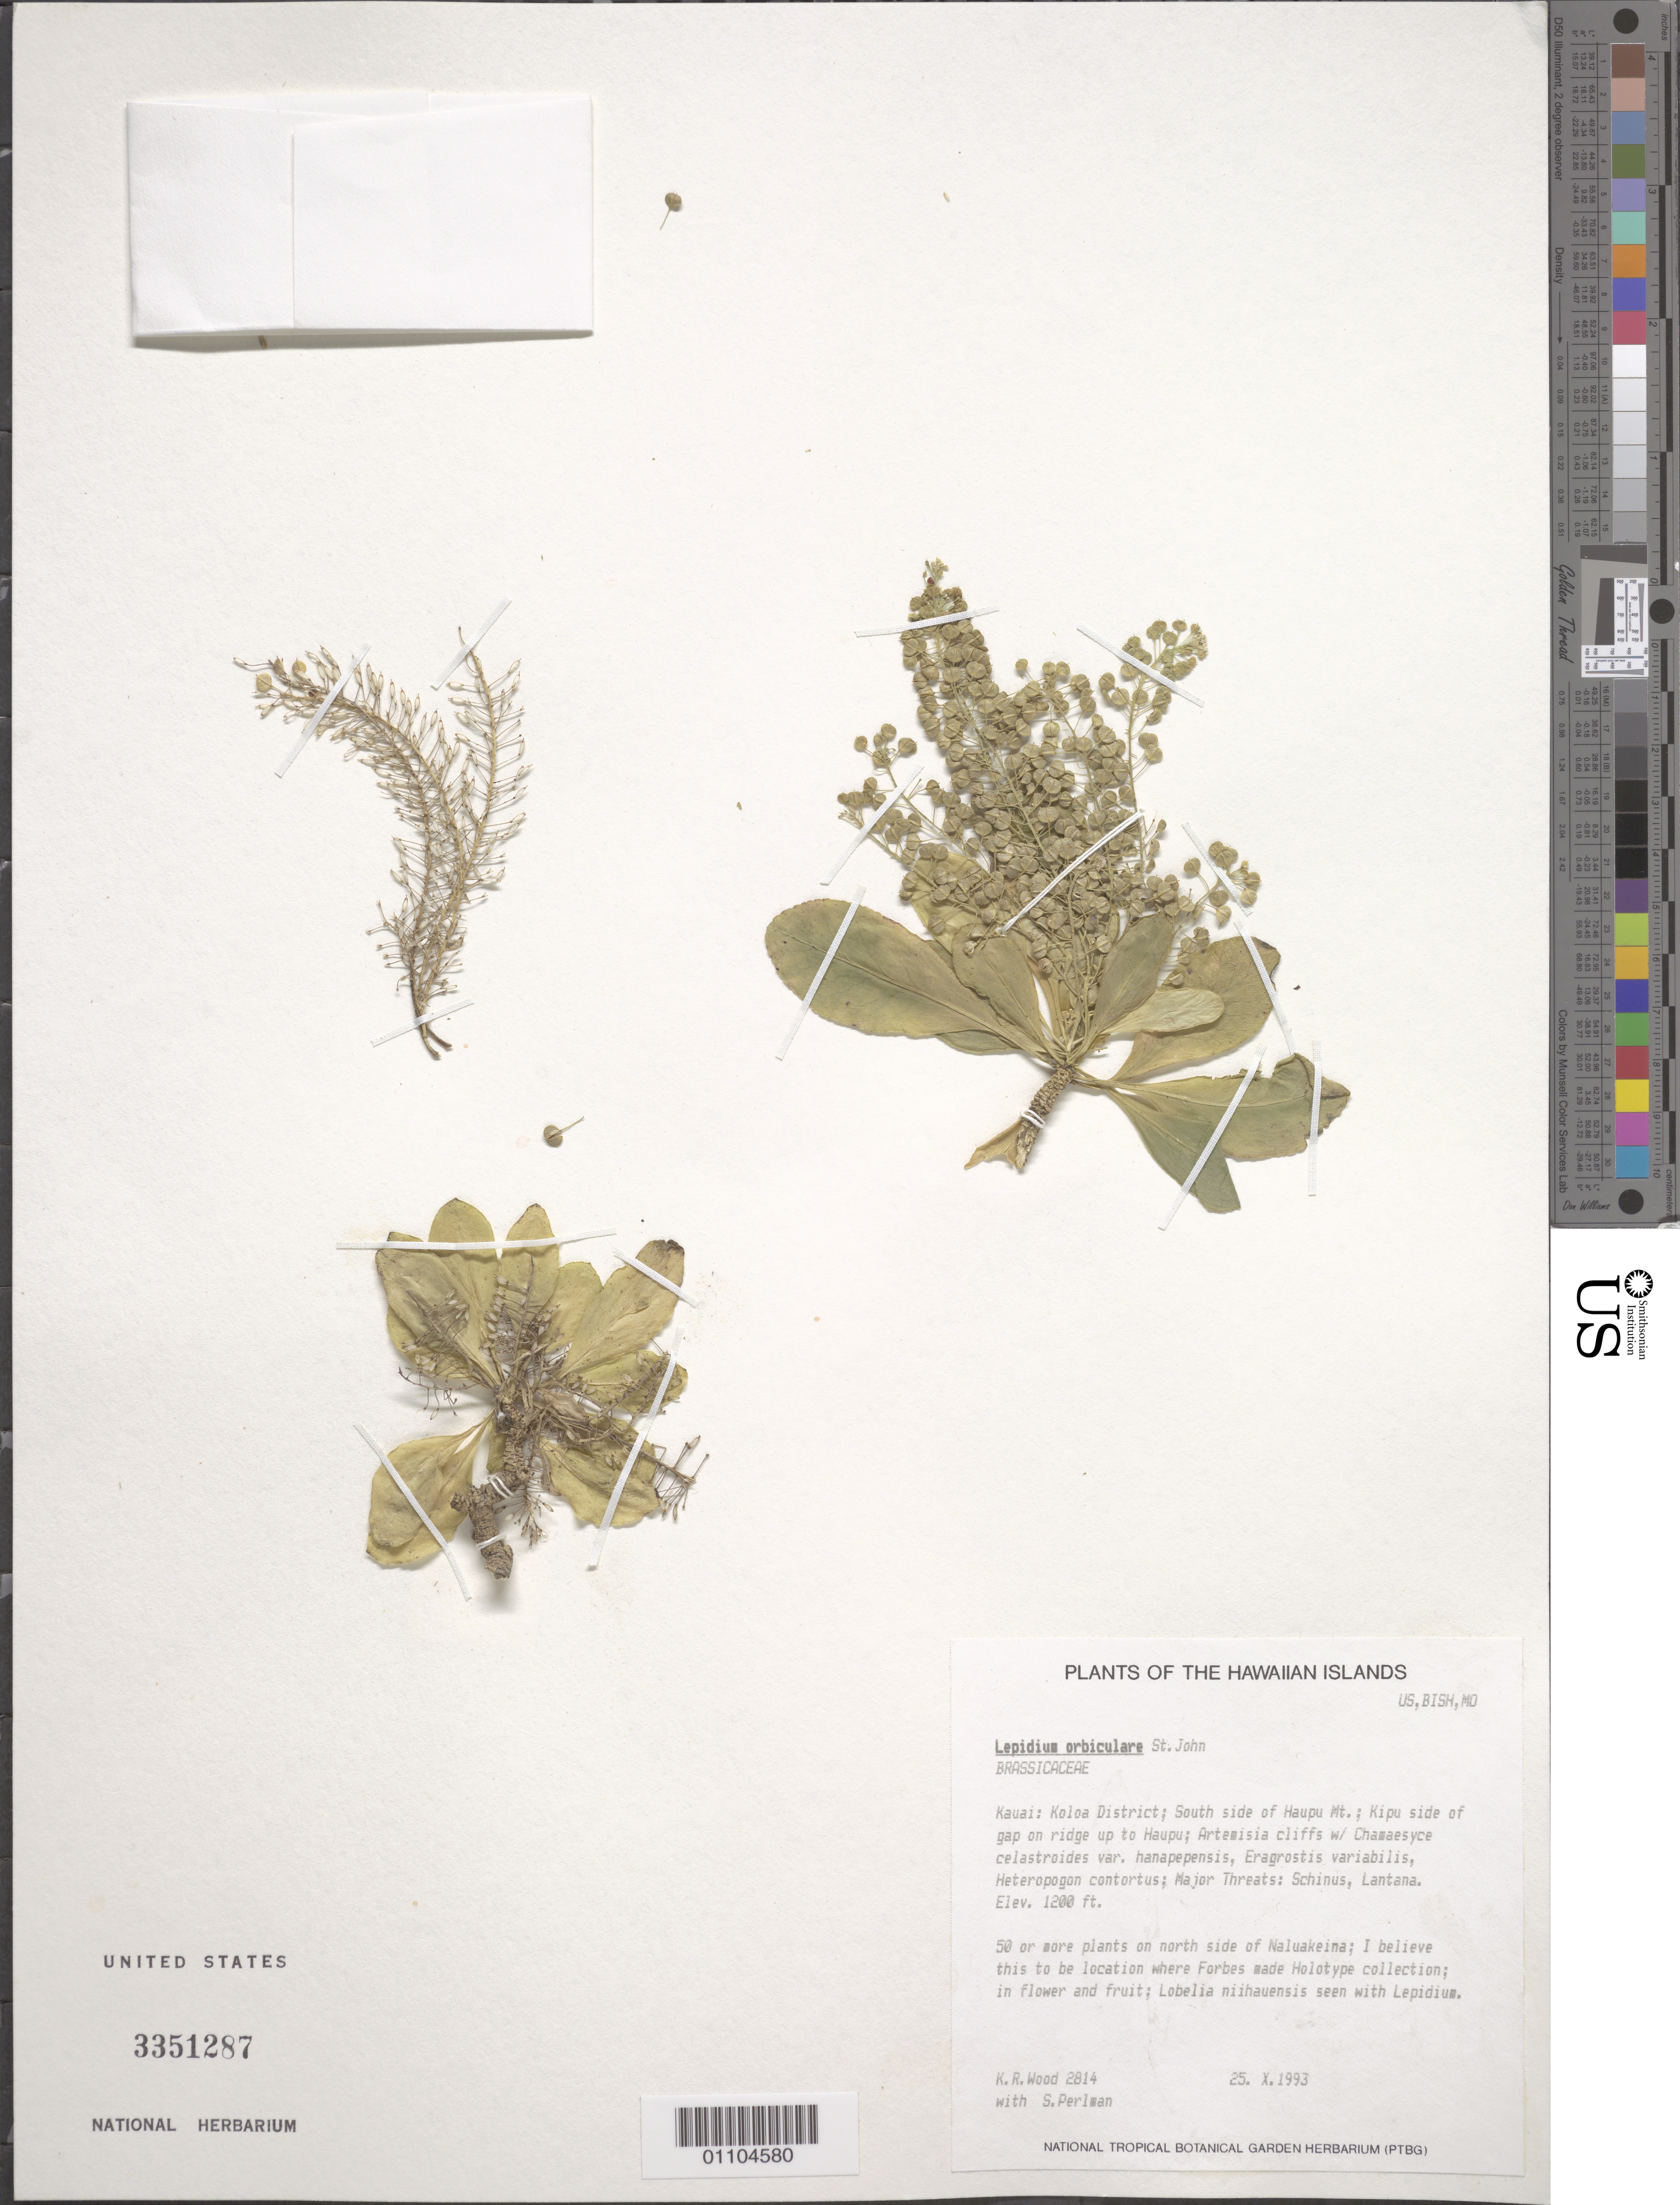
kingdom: Plantae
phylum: Tracheophyta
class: Magnoliopsida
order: Brassicales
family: Brassicaceae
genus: Lepidium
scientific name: Lepidium orbiculare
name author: H. St. John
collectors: K. R. Wood & S. P. Perlman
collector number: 2814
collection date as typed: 25 Oct 1993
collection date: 1993-10-25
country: United States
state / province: Hawaii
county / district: Kauai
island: Kaua'i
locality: Kipu side of gap on ridge up to Haupu.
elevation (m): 365.76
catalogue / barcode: US 3351287